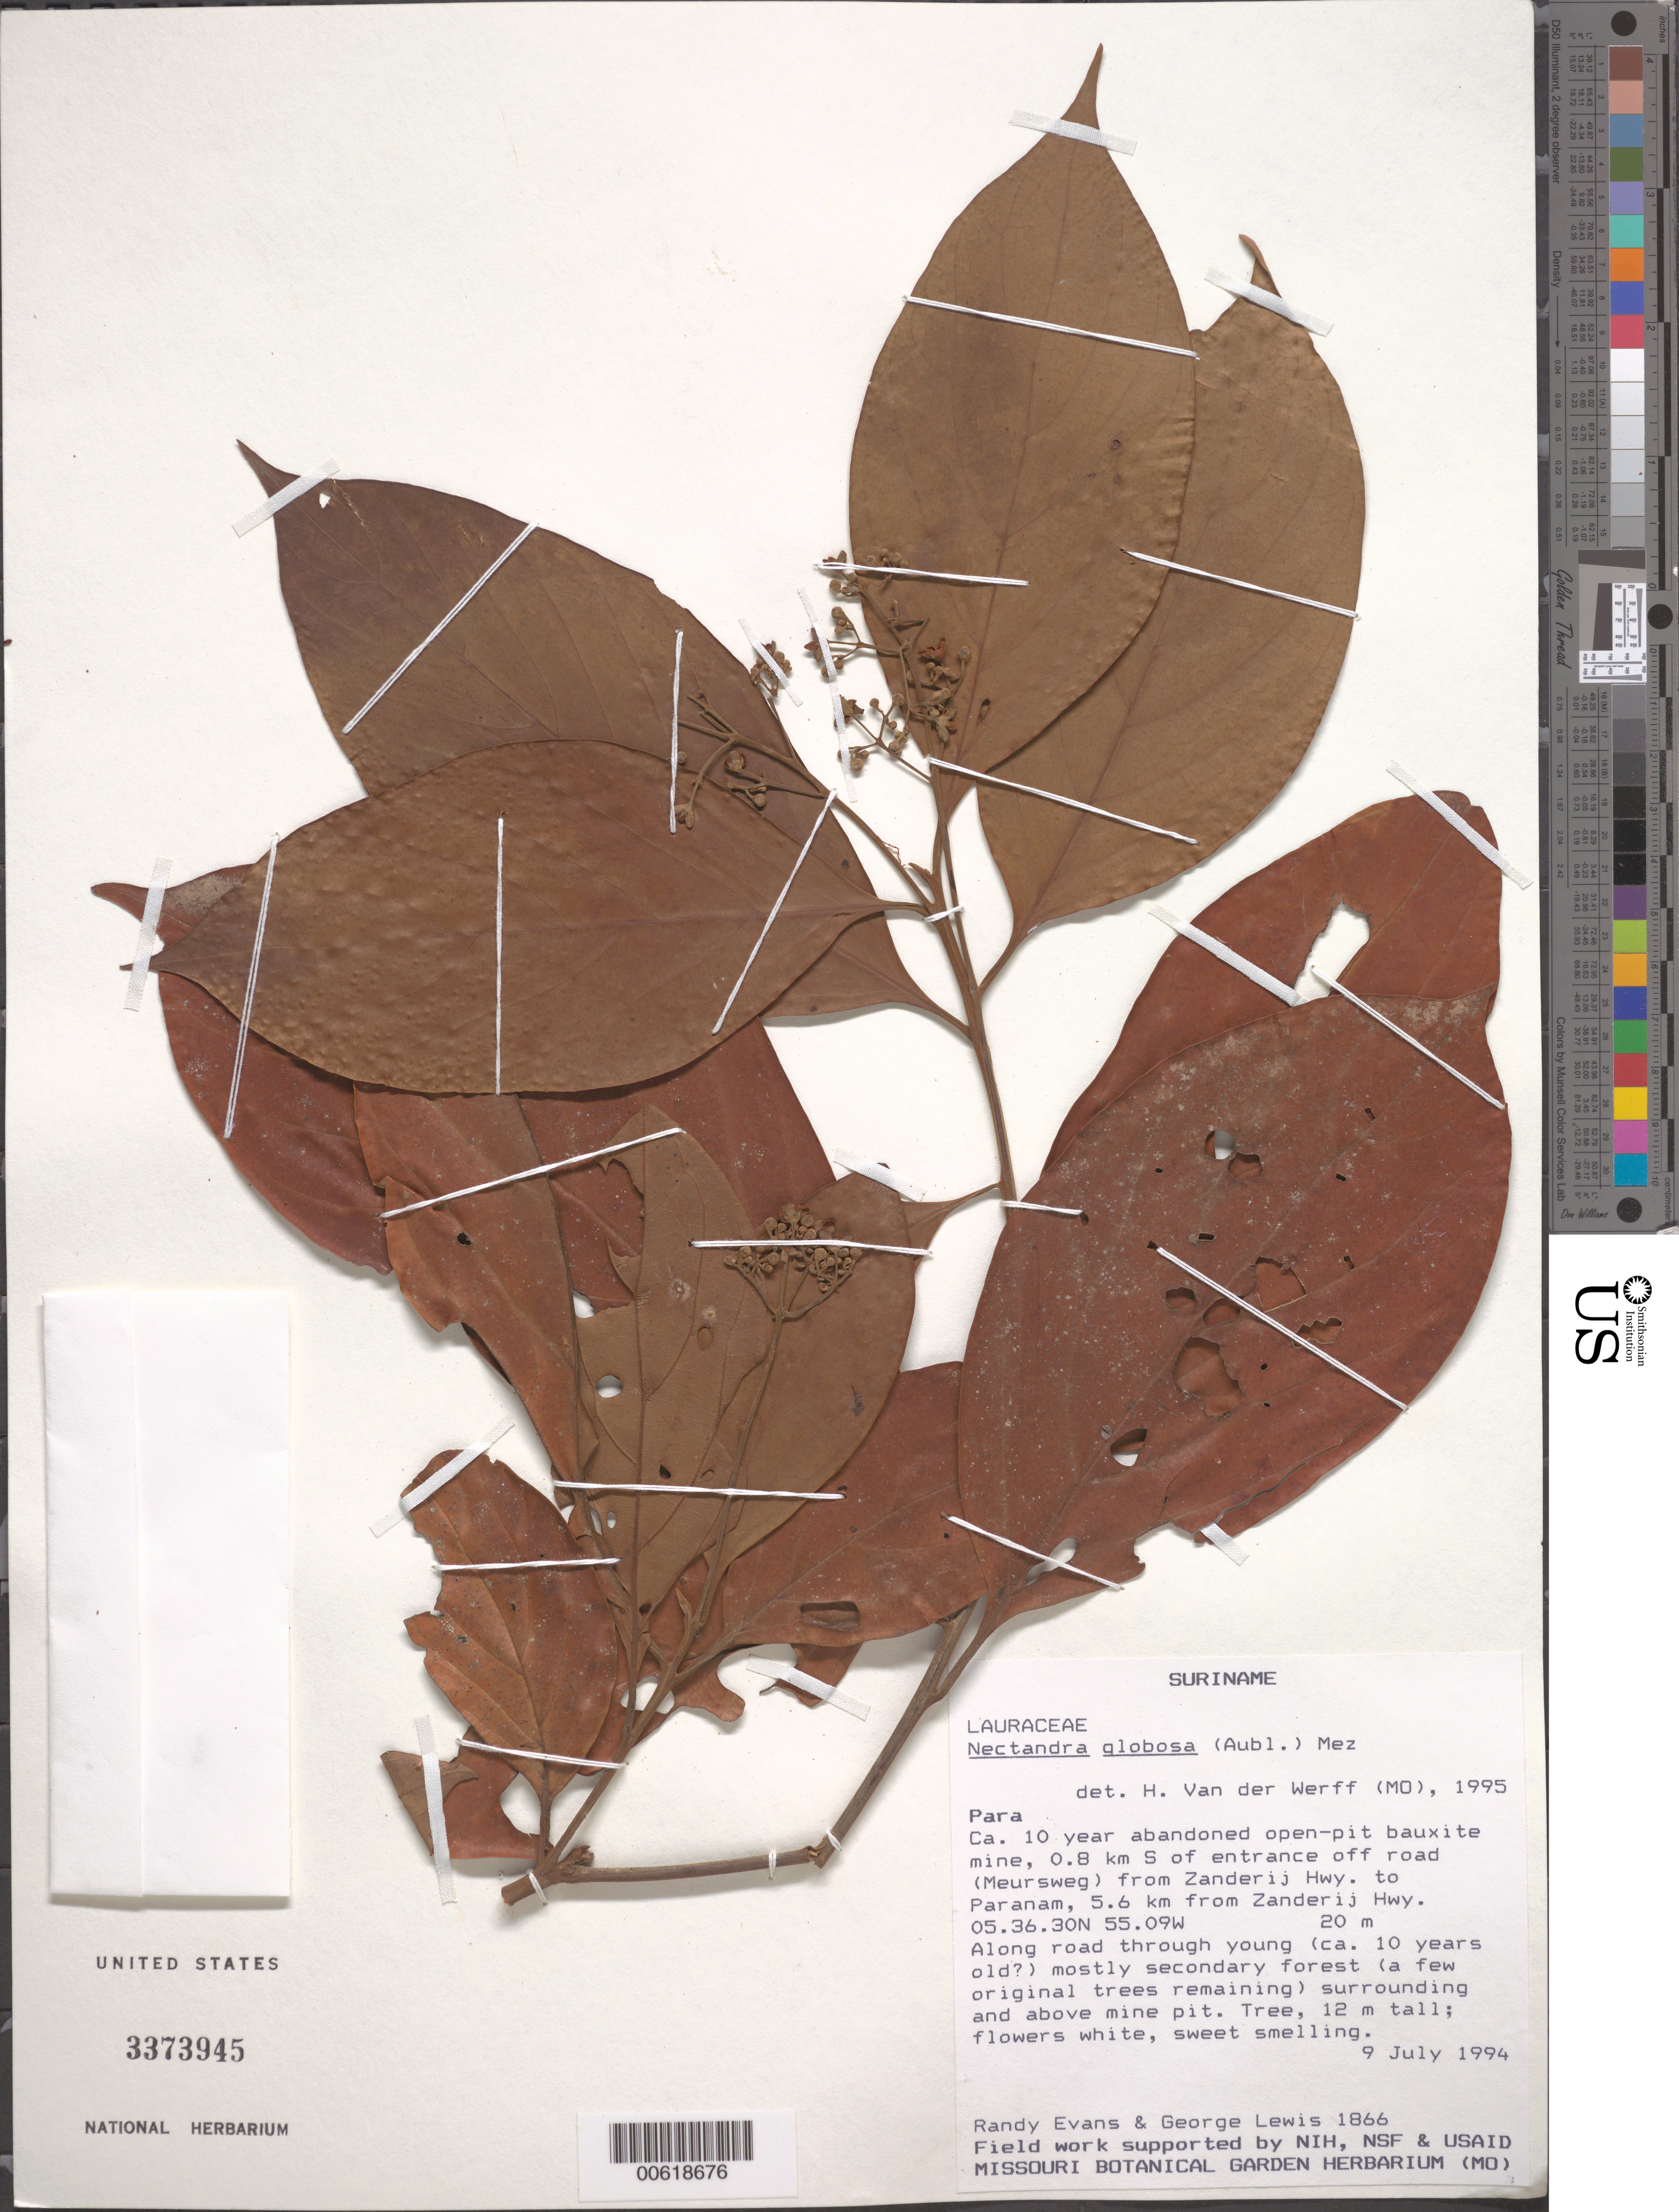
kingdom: Plantae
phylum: Tracheophyta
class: Magnoliopsida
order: Laurales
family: Lauraceae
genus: Nectandra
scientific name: Nectandra globosa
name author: (Aubl.) Mez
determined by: van der Werff, H., (MO), Missouri Botanical Garden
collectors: R. Evans & G. Lewis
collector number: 1866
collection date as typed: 9-Jul-94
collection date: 1994-07-09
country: Suriname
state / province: Para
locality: Zanderij Hwy., 0.8 km S of mine entrance, 5.6 km from Zanderij Hwy.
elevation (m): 20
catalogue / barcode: US 3373945